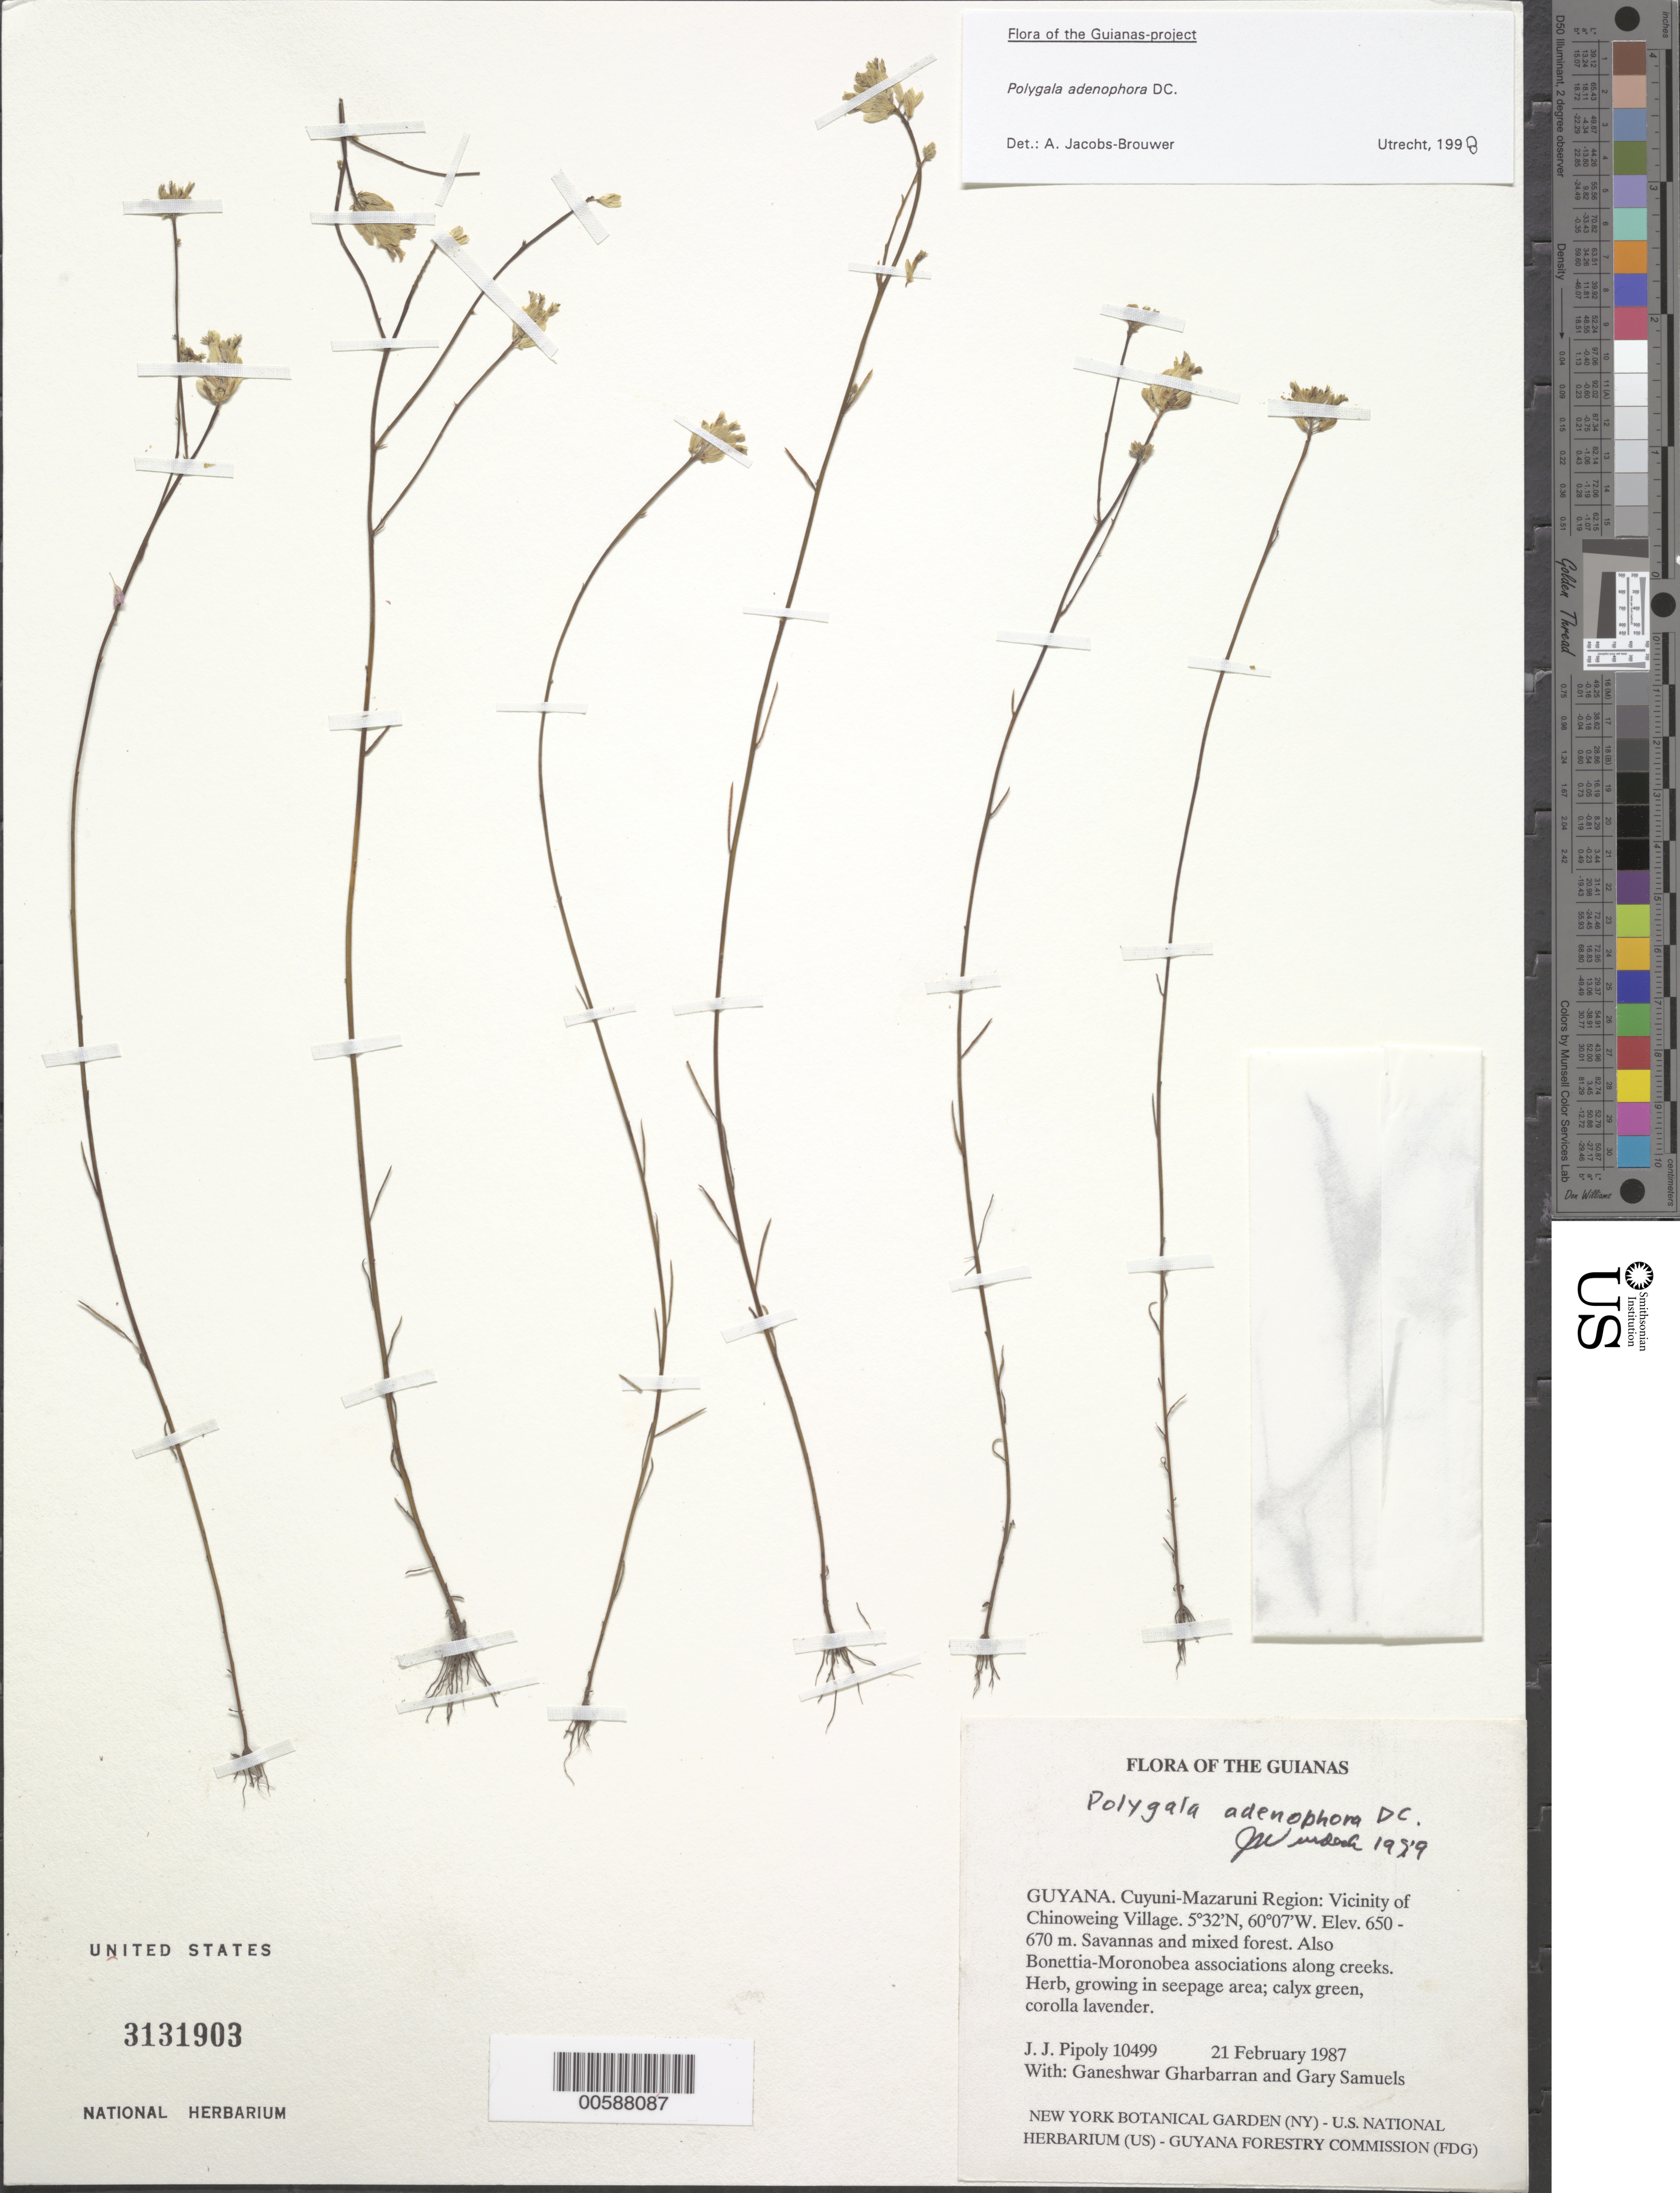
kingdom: Plantae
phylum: Tracheophyta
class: Magnoliopsida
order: Fabales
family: Polygalaceae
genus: Polygala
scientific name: Polygala adenophora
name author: DC.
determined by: Jacobs-Brouwer, A.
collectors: J. J. Pipoly, G. Gharbarran & G. Samuels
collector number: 10499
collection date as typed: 21 February 1987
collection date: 1987-02-21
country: Guyana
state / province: Cuyuni-Mazaruni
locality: Vicinity of Chinoweing Village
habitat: Savannas and mixed forest. Also Bonnetia-Moronobea associations along creeks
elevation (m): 650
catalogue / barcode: US 3131903